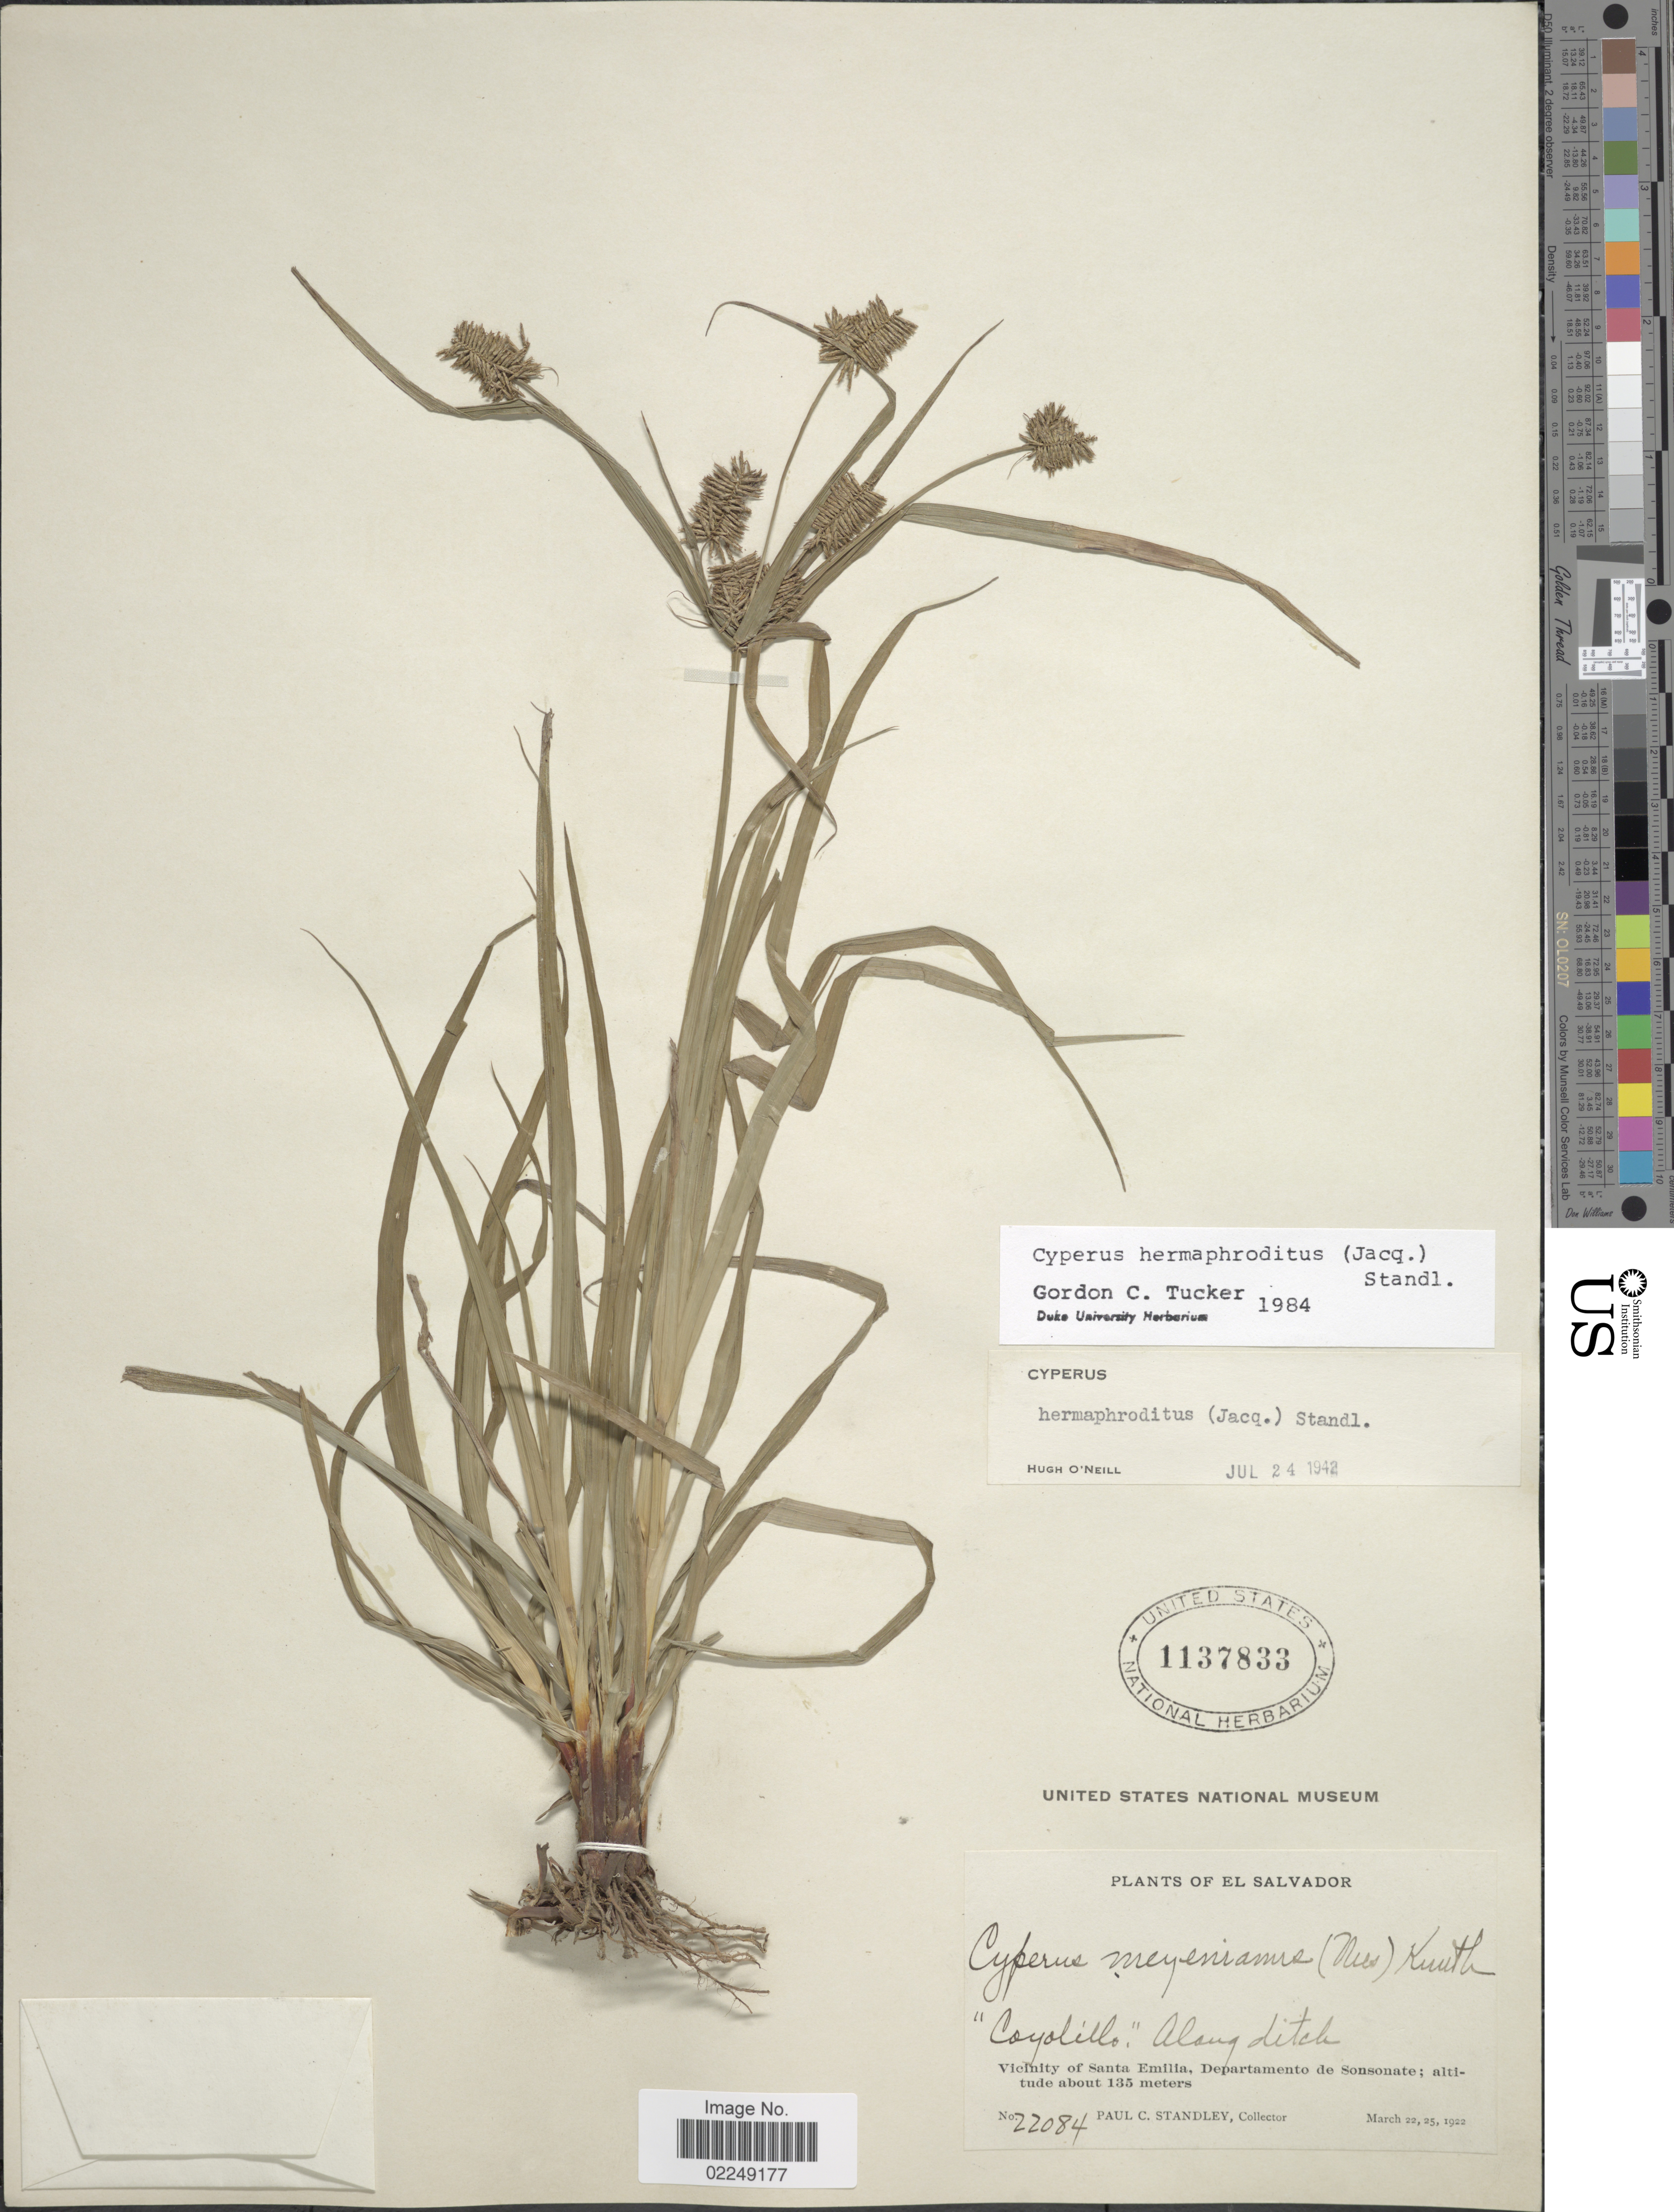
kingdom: Plantae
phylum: Tracheophyta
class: Liliopsida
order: Poales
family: Cyperaceae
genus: Cyperus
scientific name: Cyperus hermaphroditus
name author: (Jacq.) Standl.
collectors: P. C. Standley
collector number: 22084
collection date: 1922-03-22/1922-03-25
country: El Salvador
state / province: Sonsonate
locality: Vicinity of Santa Emilia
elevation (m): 135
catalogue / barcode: US 1137833